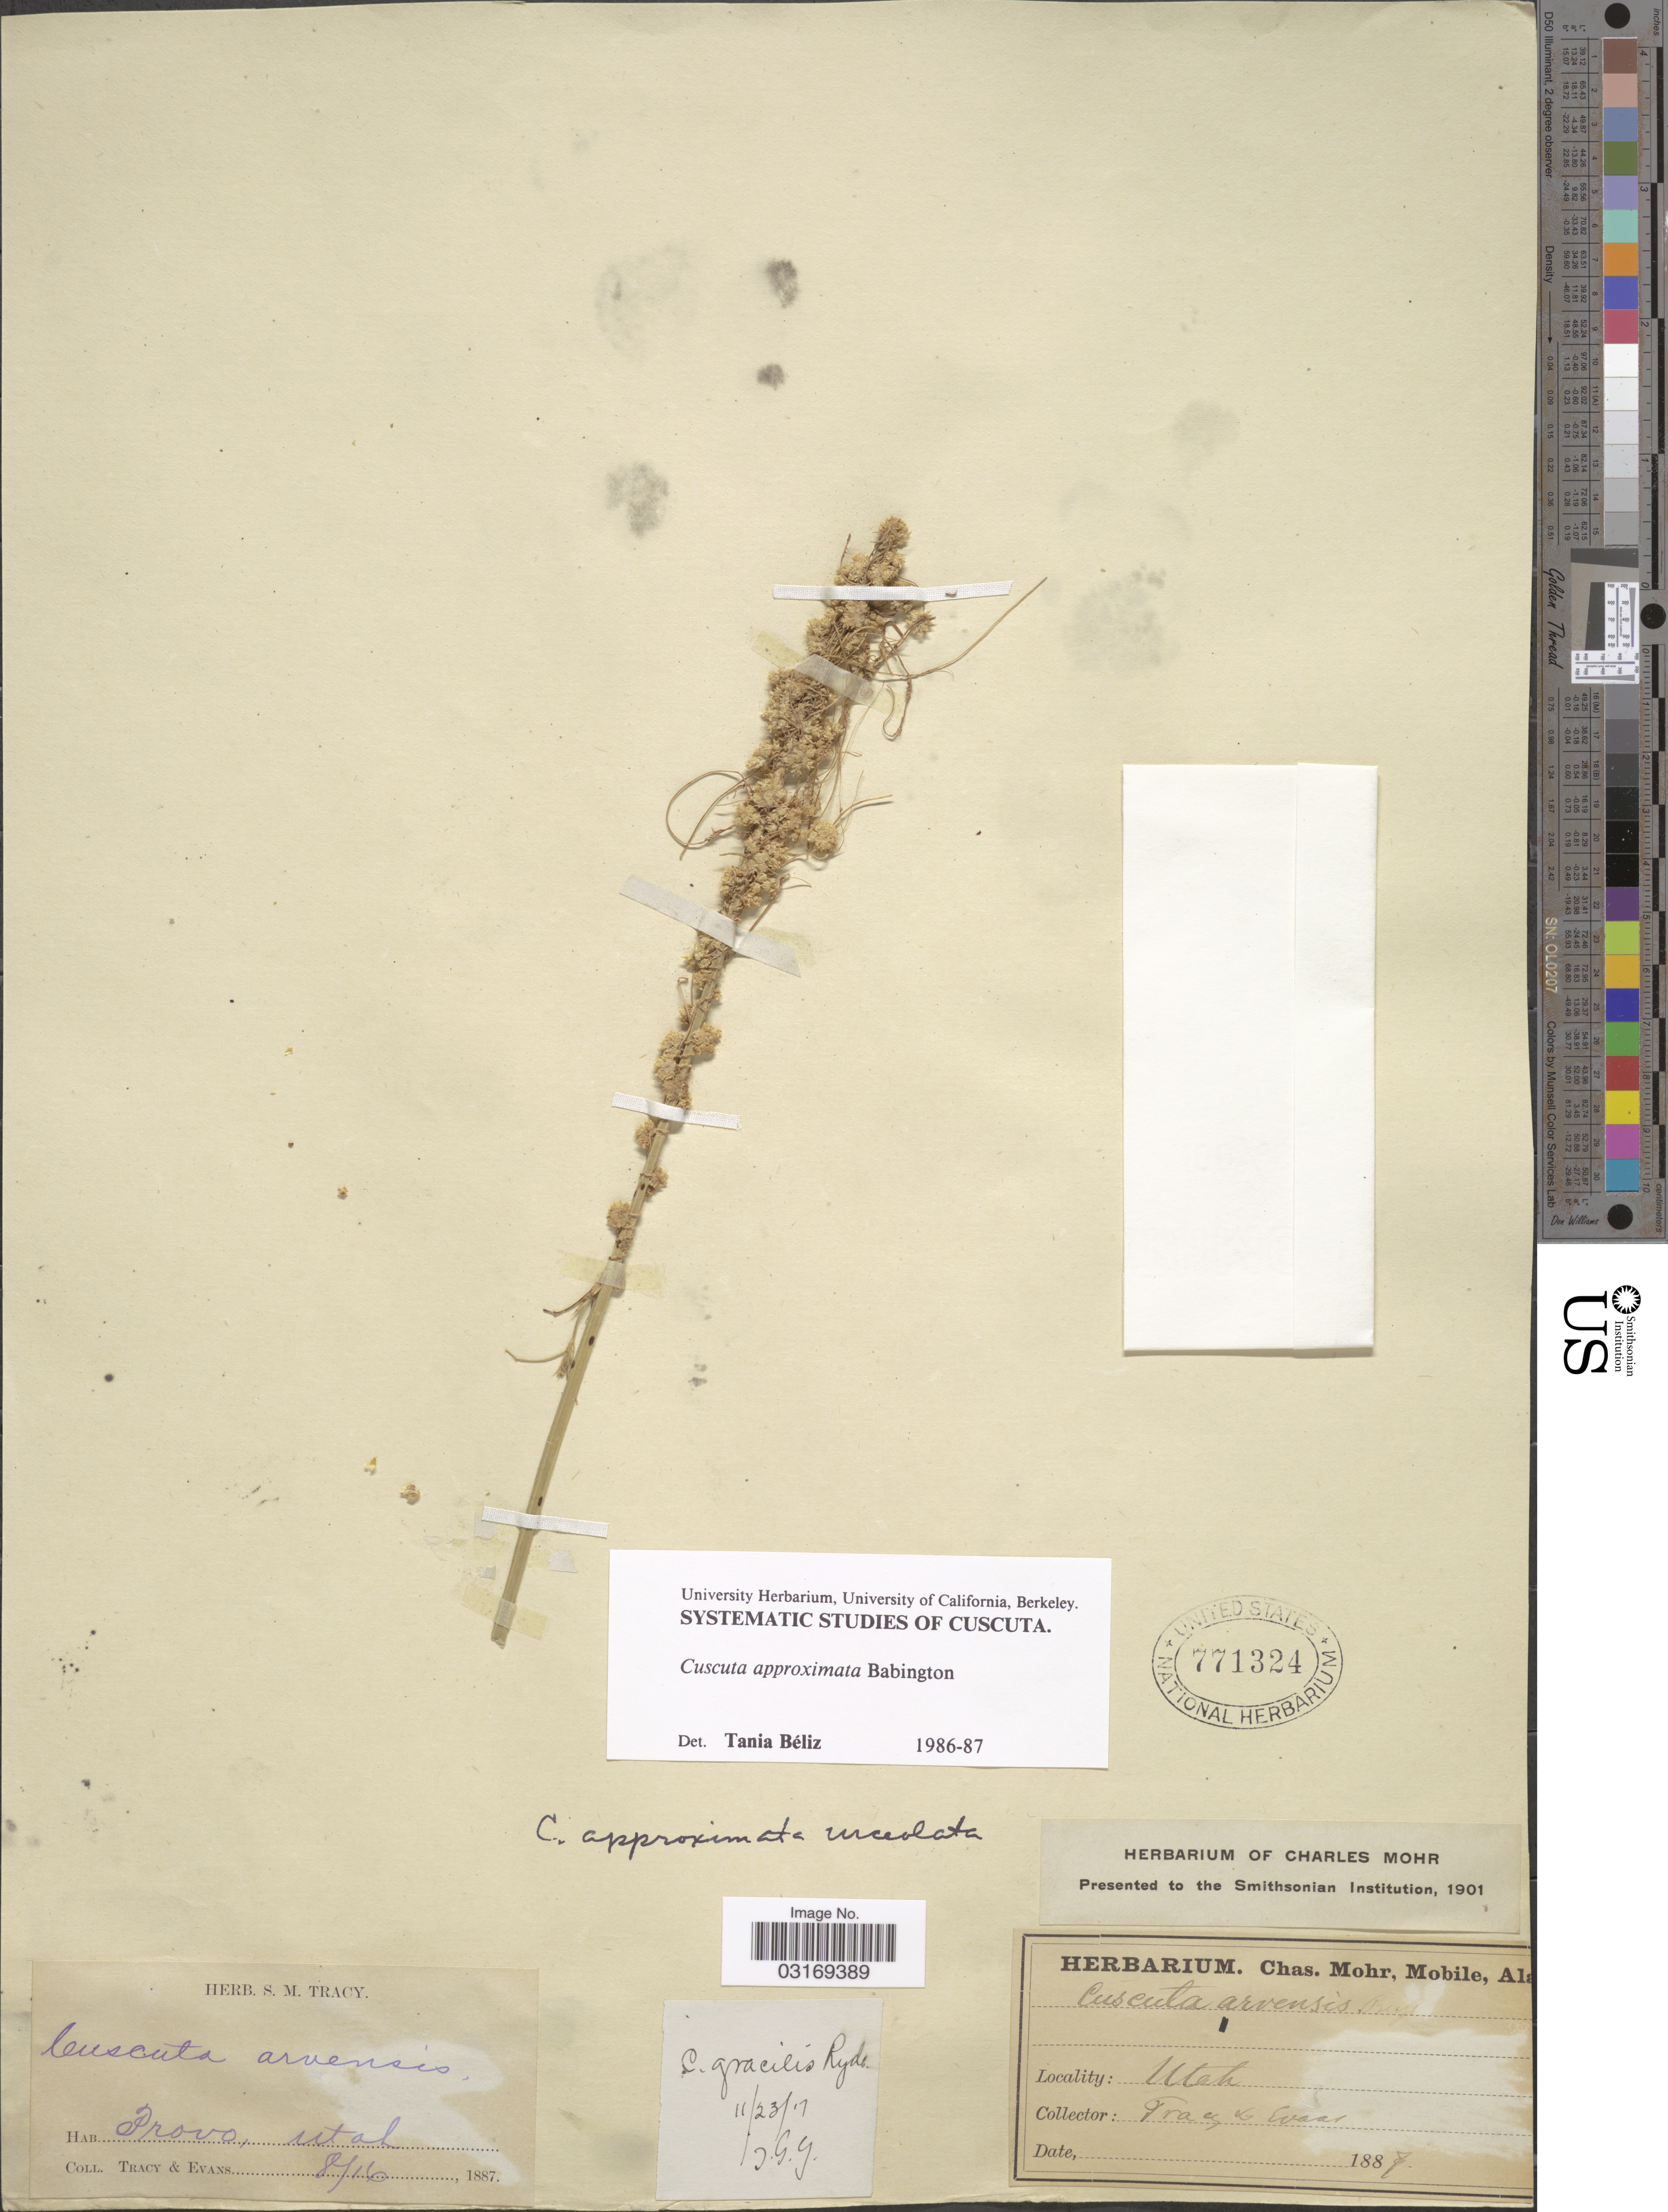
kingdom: Plantae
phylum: Tracheophyta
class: Magnoliopsida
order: Solanales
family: Convolvulaceae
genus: Cuscuta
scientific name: Cuscuta approximata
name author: Bab.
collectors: -. Tracy & -- Evans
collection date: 1887-08-16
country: United States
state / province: Utah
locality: Provo.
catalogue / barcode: US 771324